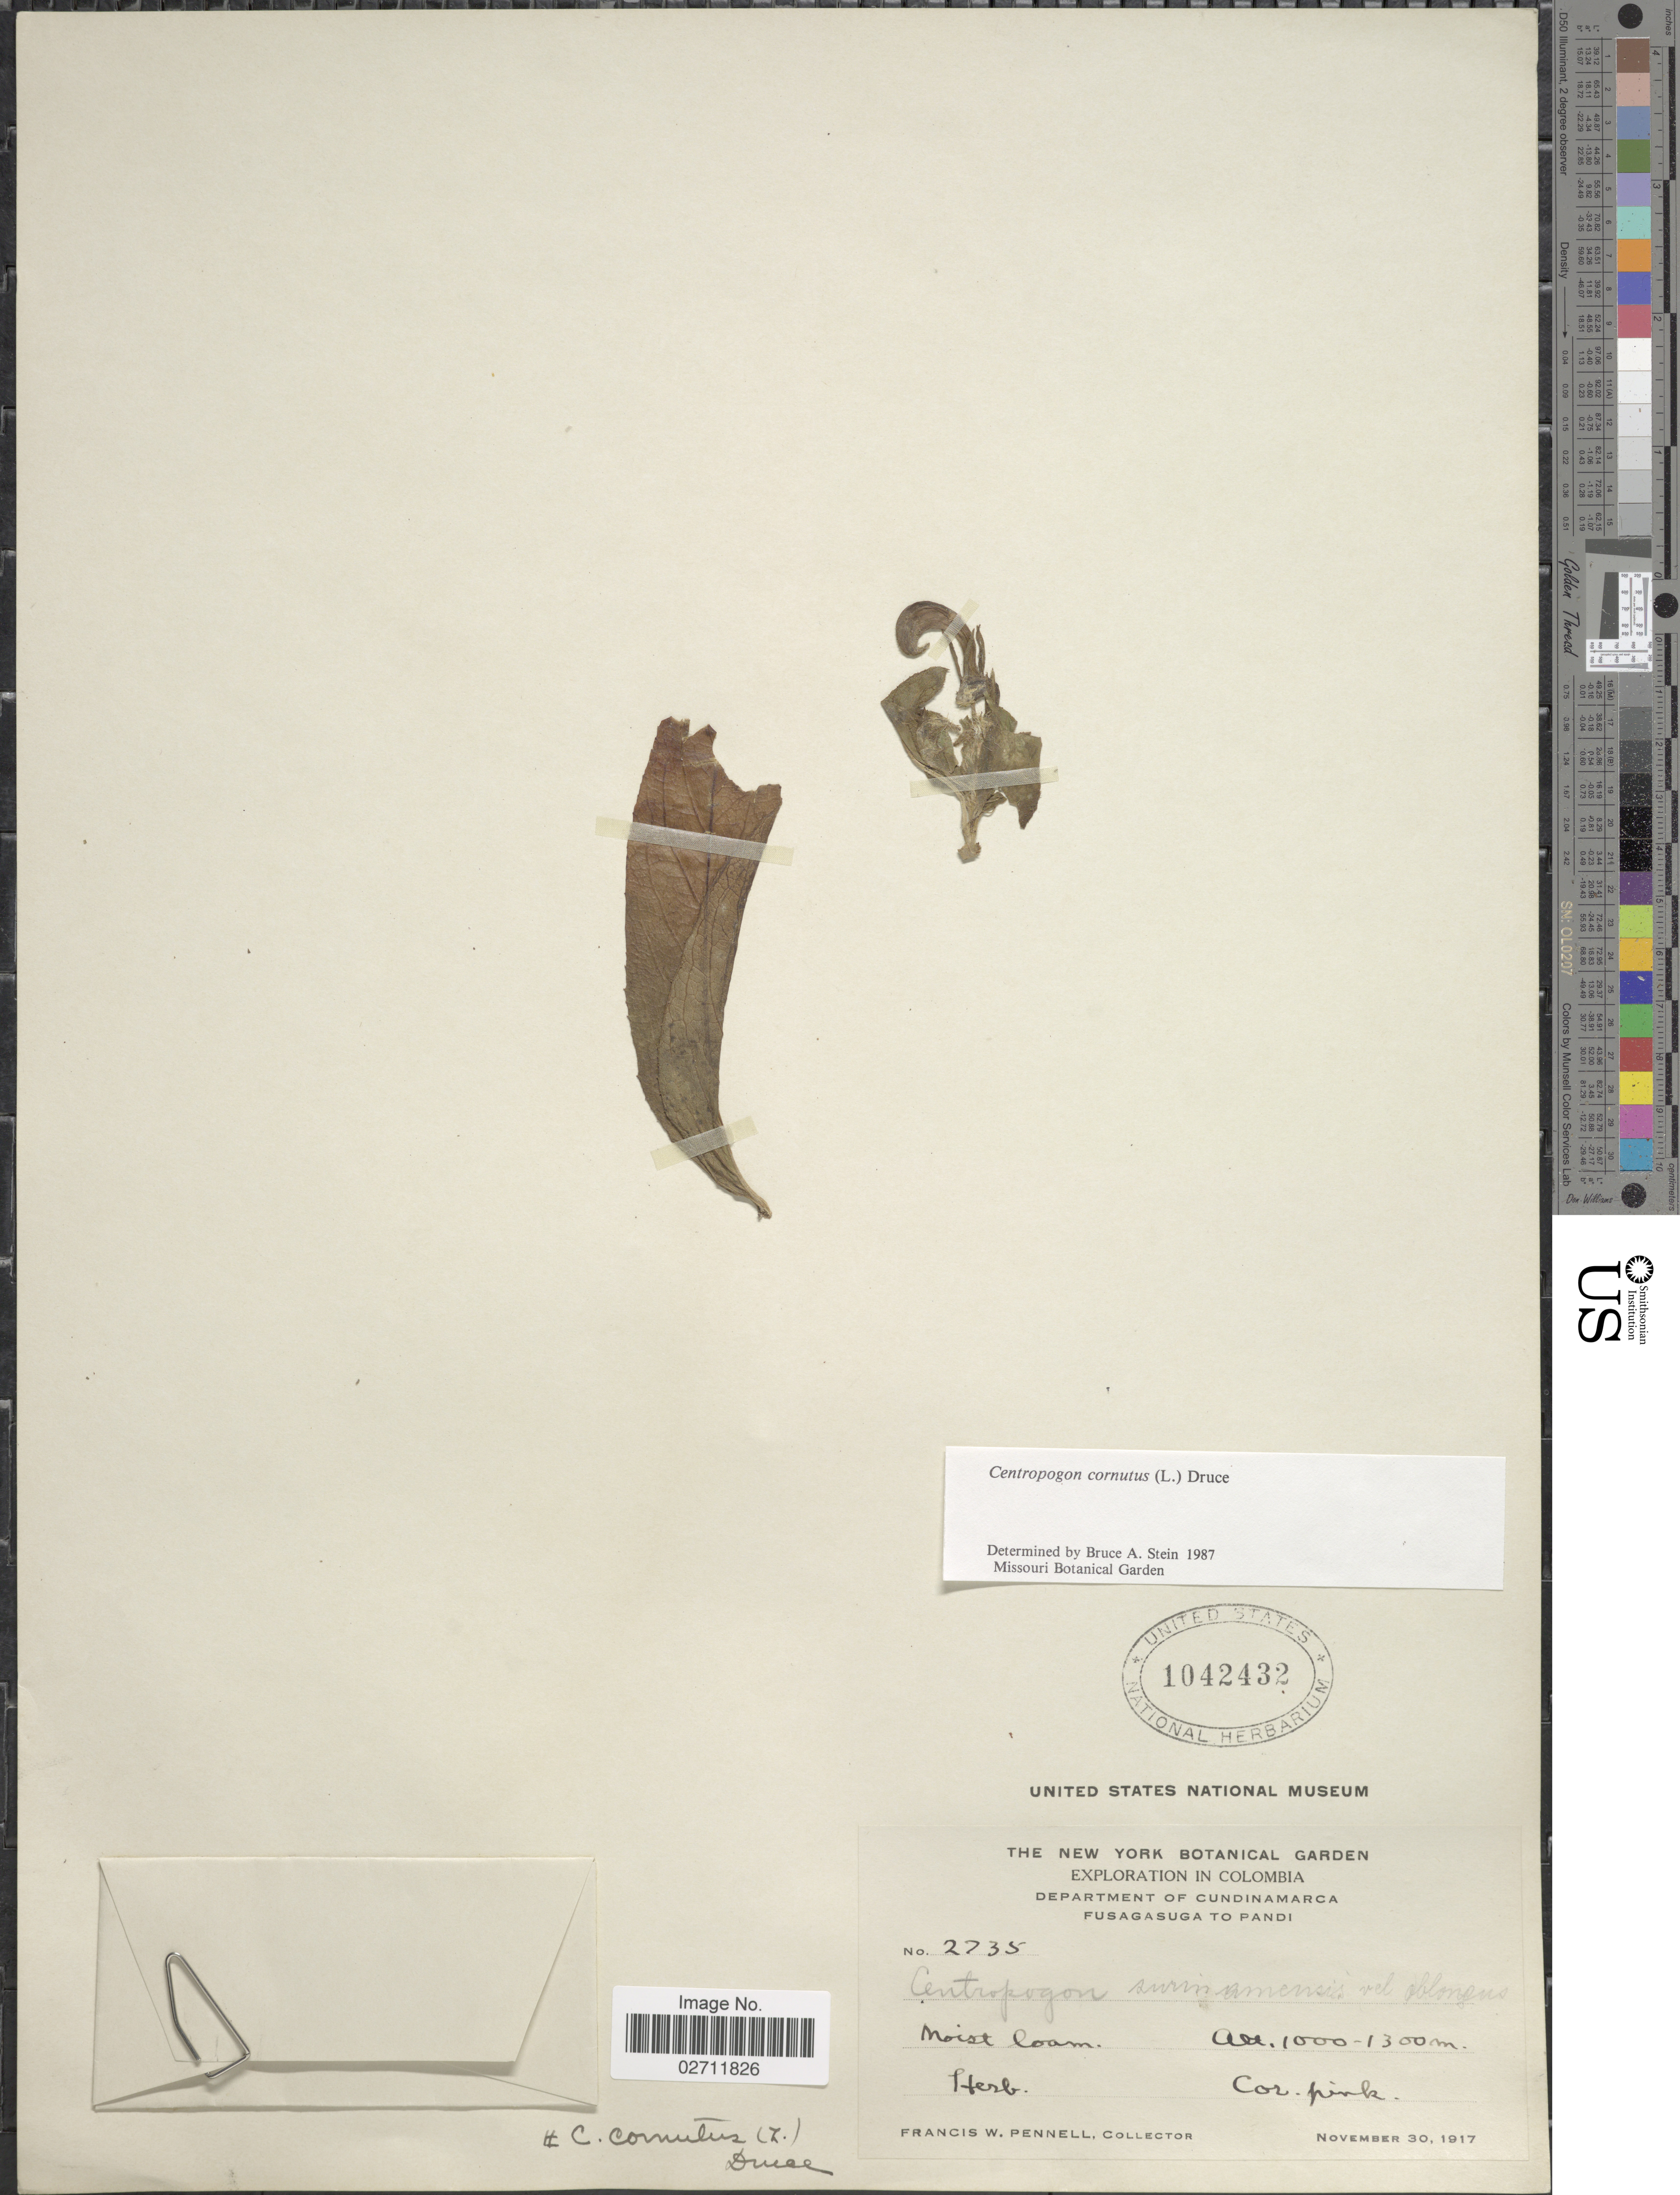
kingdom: Plantae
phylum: Tracheophyta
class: Magnoliopsida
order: Asterales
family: Campanulaceae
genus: Centropogon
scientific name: Centropogon cornutus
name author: (L.) Druce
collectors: F. W. Pennell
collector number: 2735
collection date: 1917-11-30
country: Colombia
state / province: Cundinamarca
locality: Fusagasuga to Pandi.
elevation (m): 1000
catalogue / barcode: US 1042432